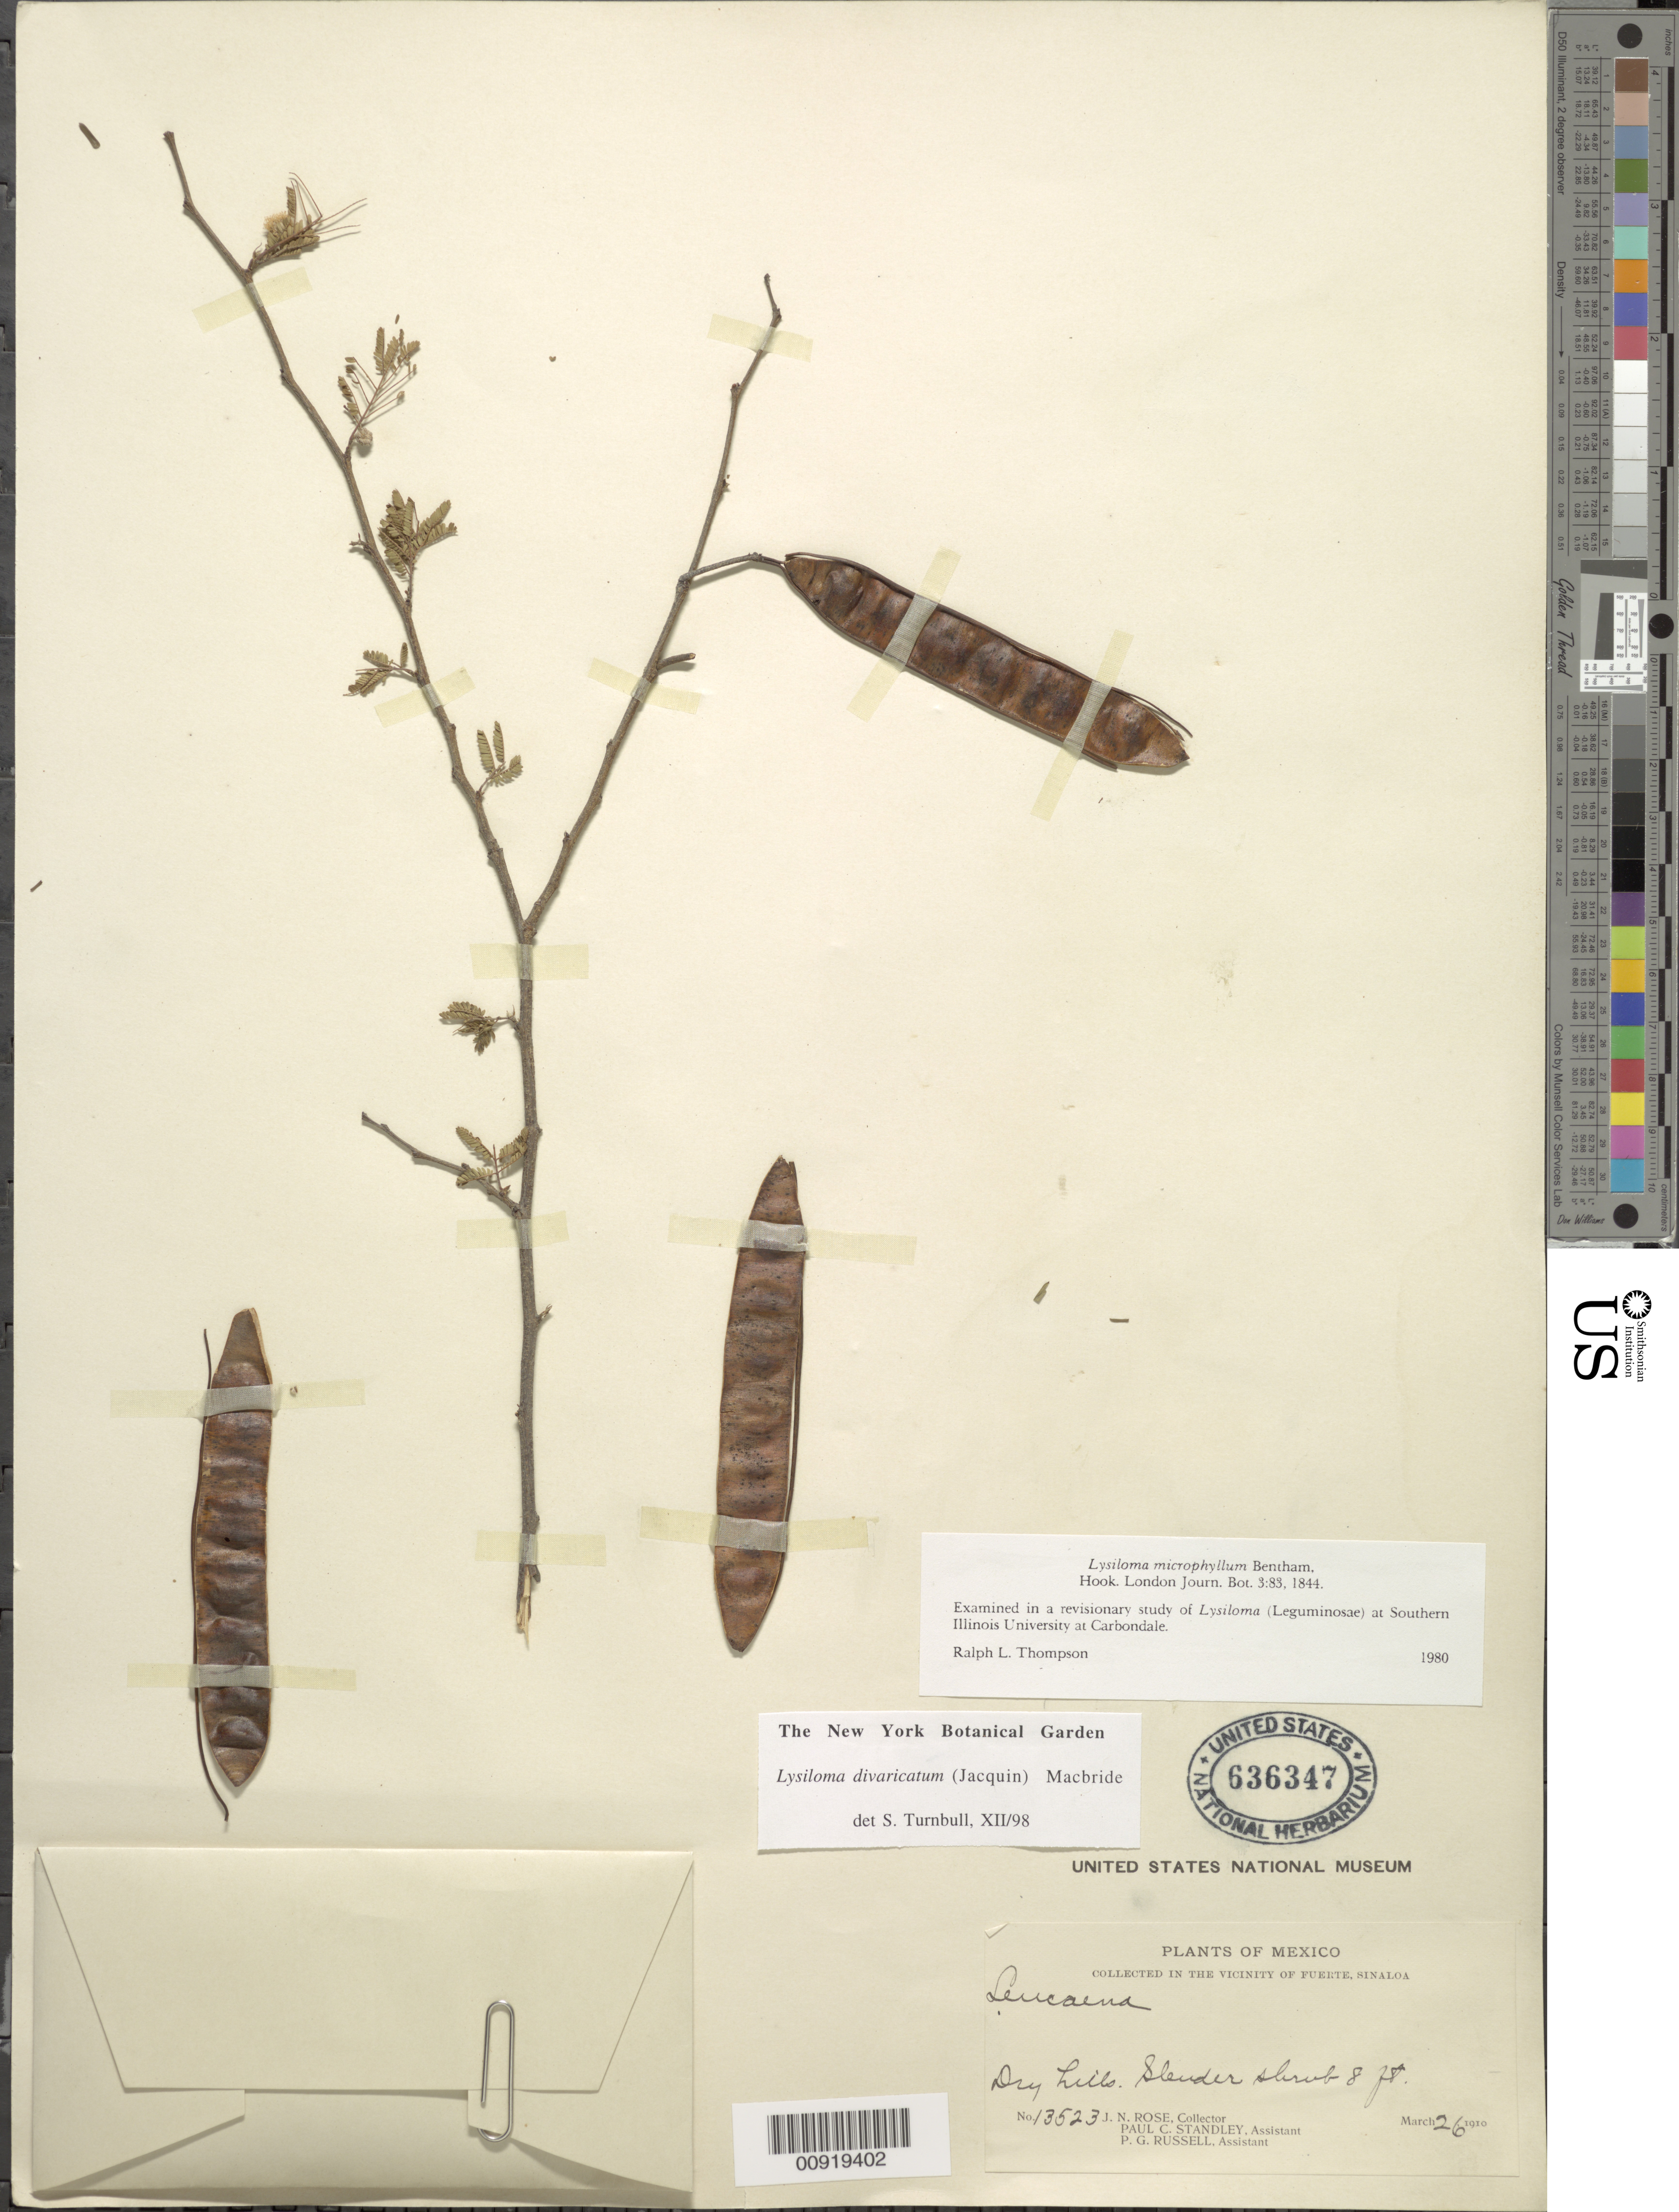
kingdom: Plantae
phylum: Tracheophyta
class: Magnoliopsida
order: Fabales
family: Fabaceae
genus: Lysiloma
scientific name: Lysiloma divaricatum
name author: (Jacq.) J.F. Macbr.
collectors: J. N. Rose, P. C. Standley & P. G. Russell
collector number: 13523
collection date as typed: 26 Mar 1910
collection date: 1910-03-26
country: Mexico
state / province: Sinaloa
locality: In the vicinity of Fuerte, Sinaloa.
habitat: Dry hills.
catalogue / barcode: US 636347